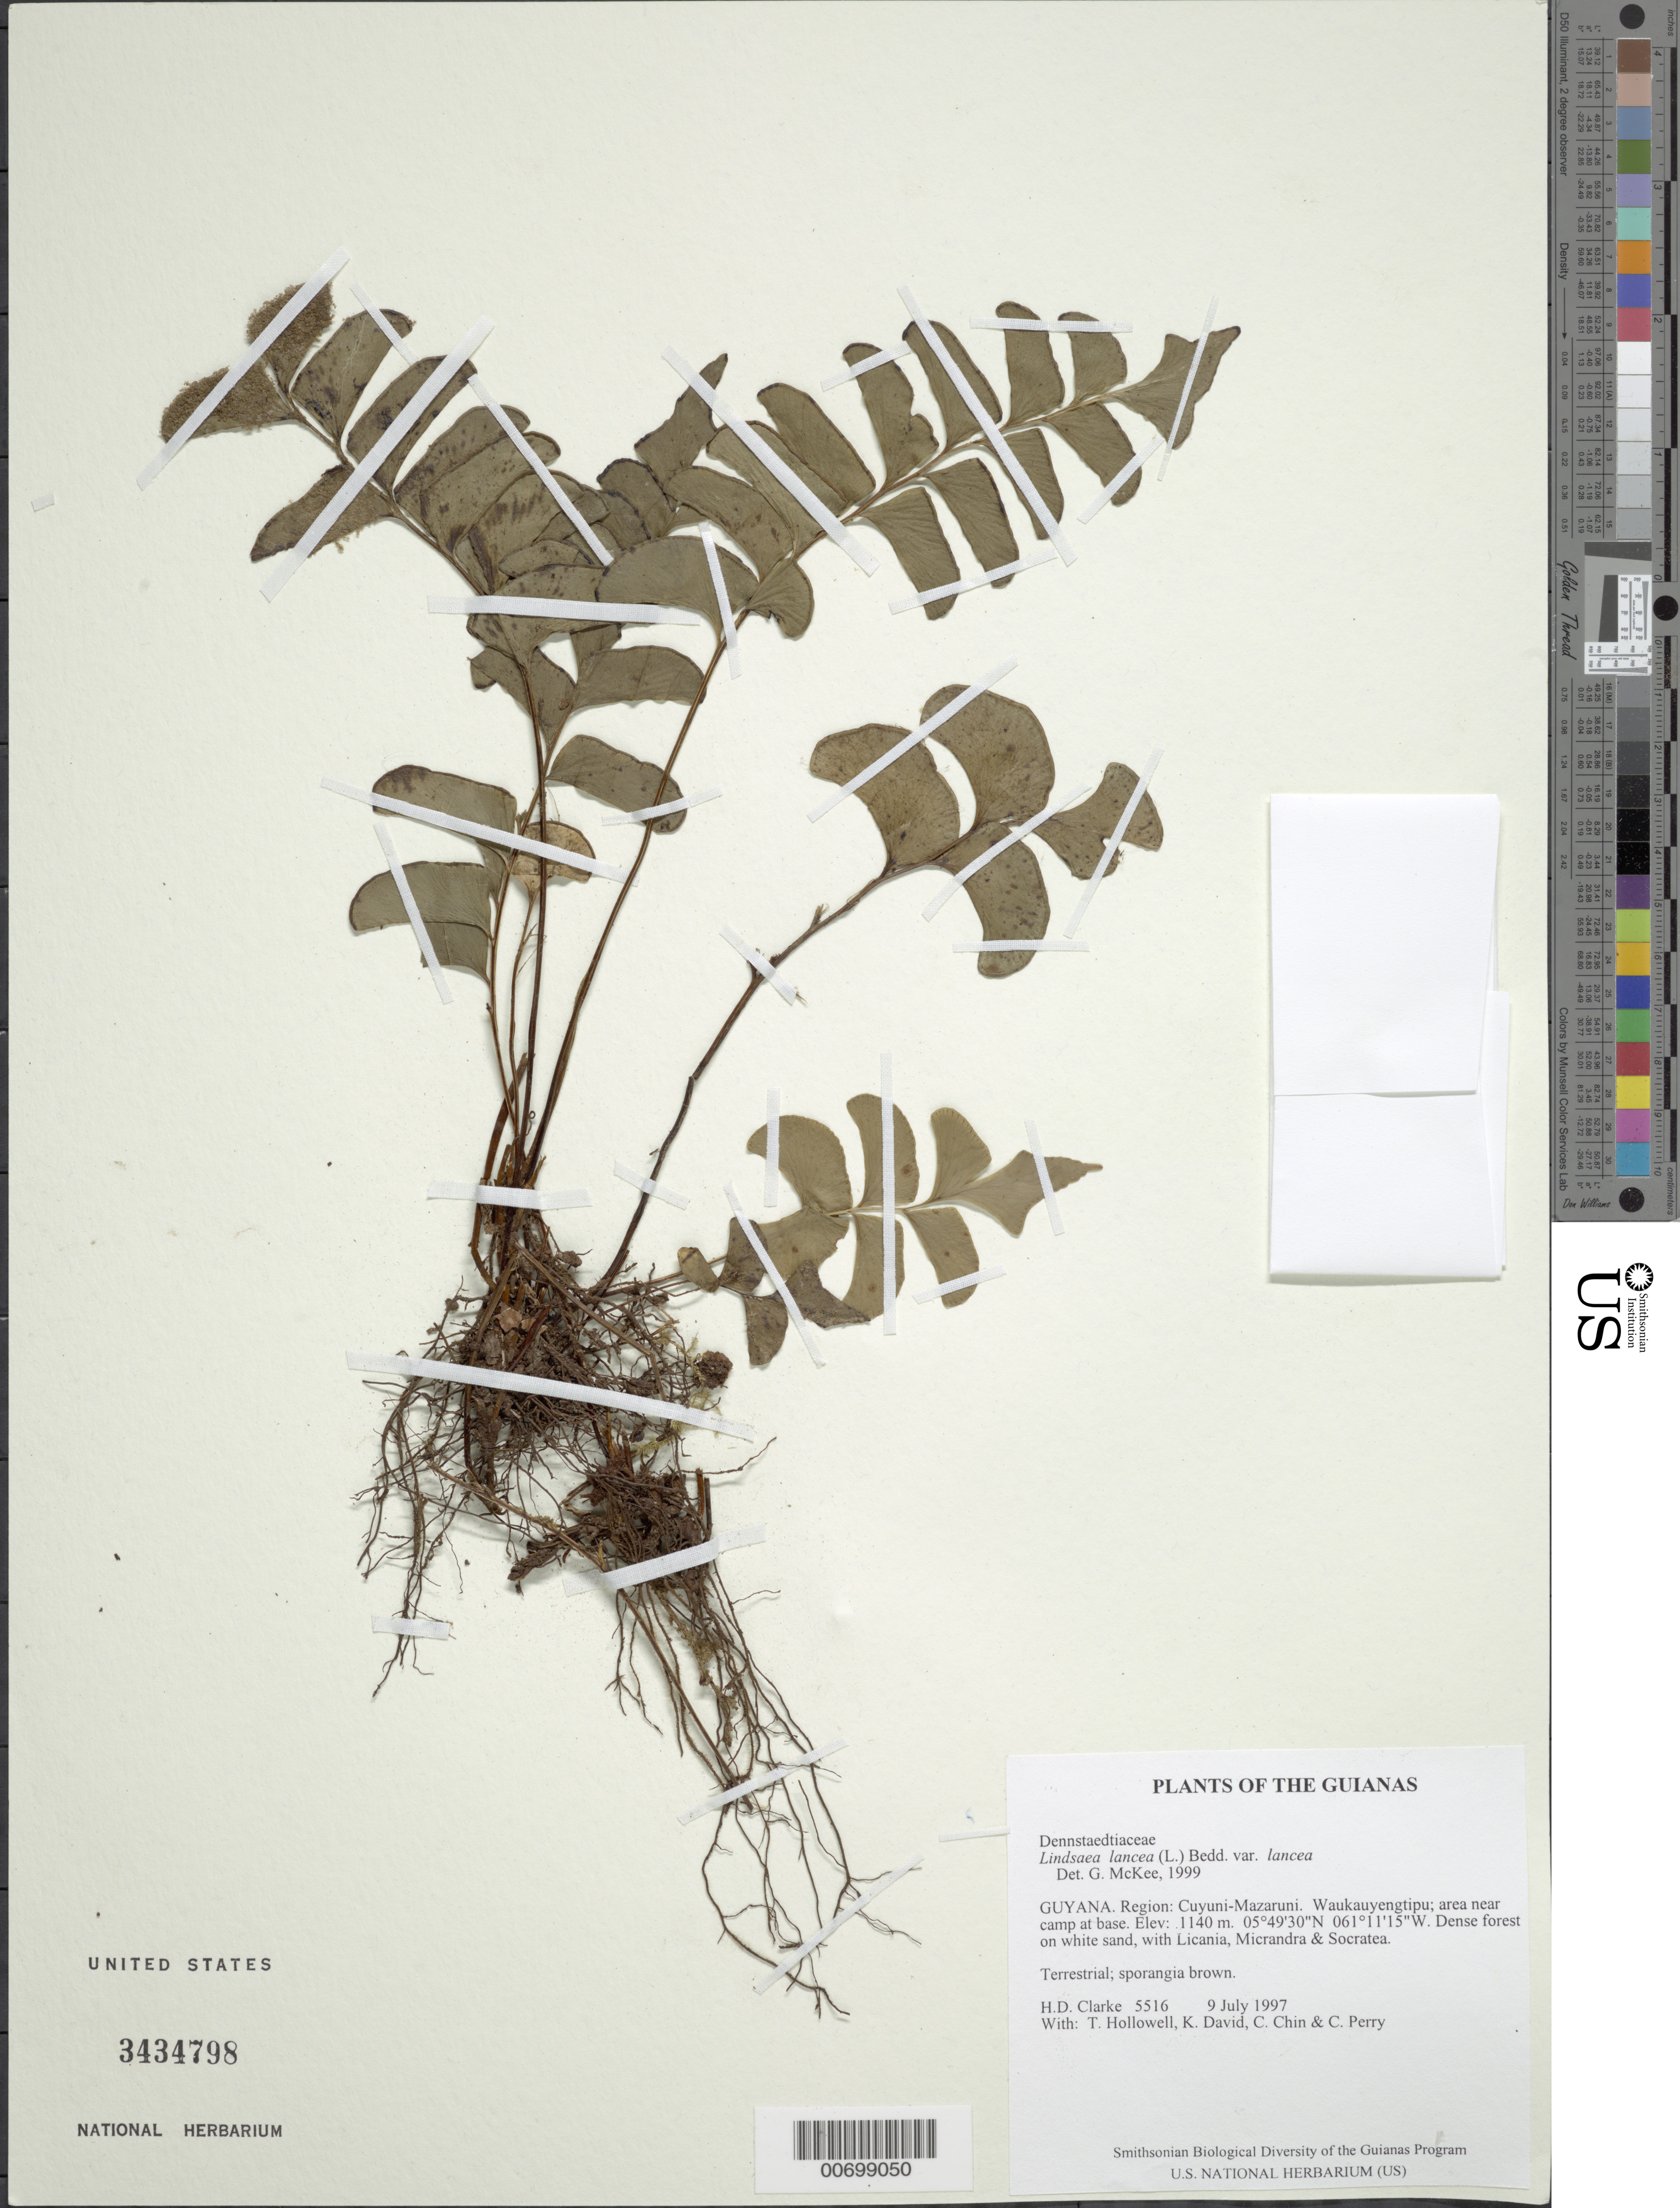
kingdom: Plantae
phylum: Tracheophyta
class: Polypodiopsida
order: Polypodiales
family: Lindsaeaceae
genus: Lindsaea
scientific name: Lindsaea lancea var. lancea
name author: (L.) Bedd.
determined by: McKee, G. S., (US), NMNH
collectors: H. D. Clarke, T. Hollowell, K. David, C. Chin & C. Perry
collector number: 5516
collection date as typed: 9 July 1997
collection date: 1997-07-09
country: Guyana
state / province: Cuyuni-Mazaruni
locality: Waukauyengtipu; area near camp at base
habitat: Dense forest on white sand, with Licania, Micrandra & Socratea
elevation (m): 1140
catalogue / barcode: US 3434798